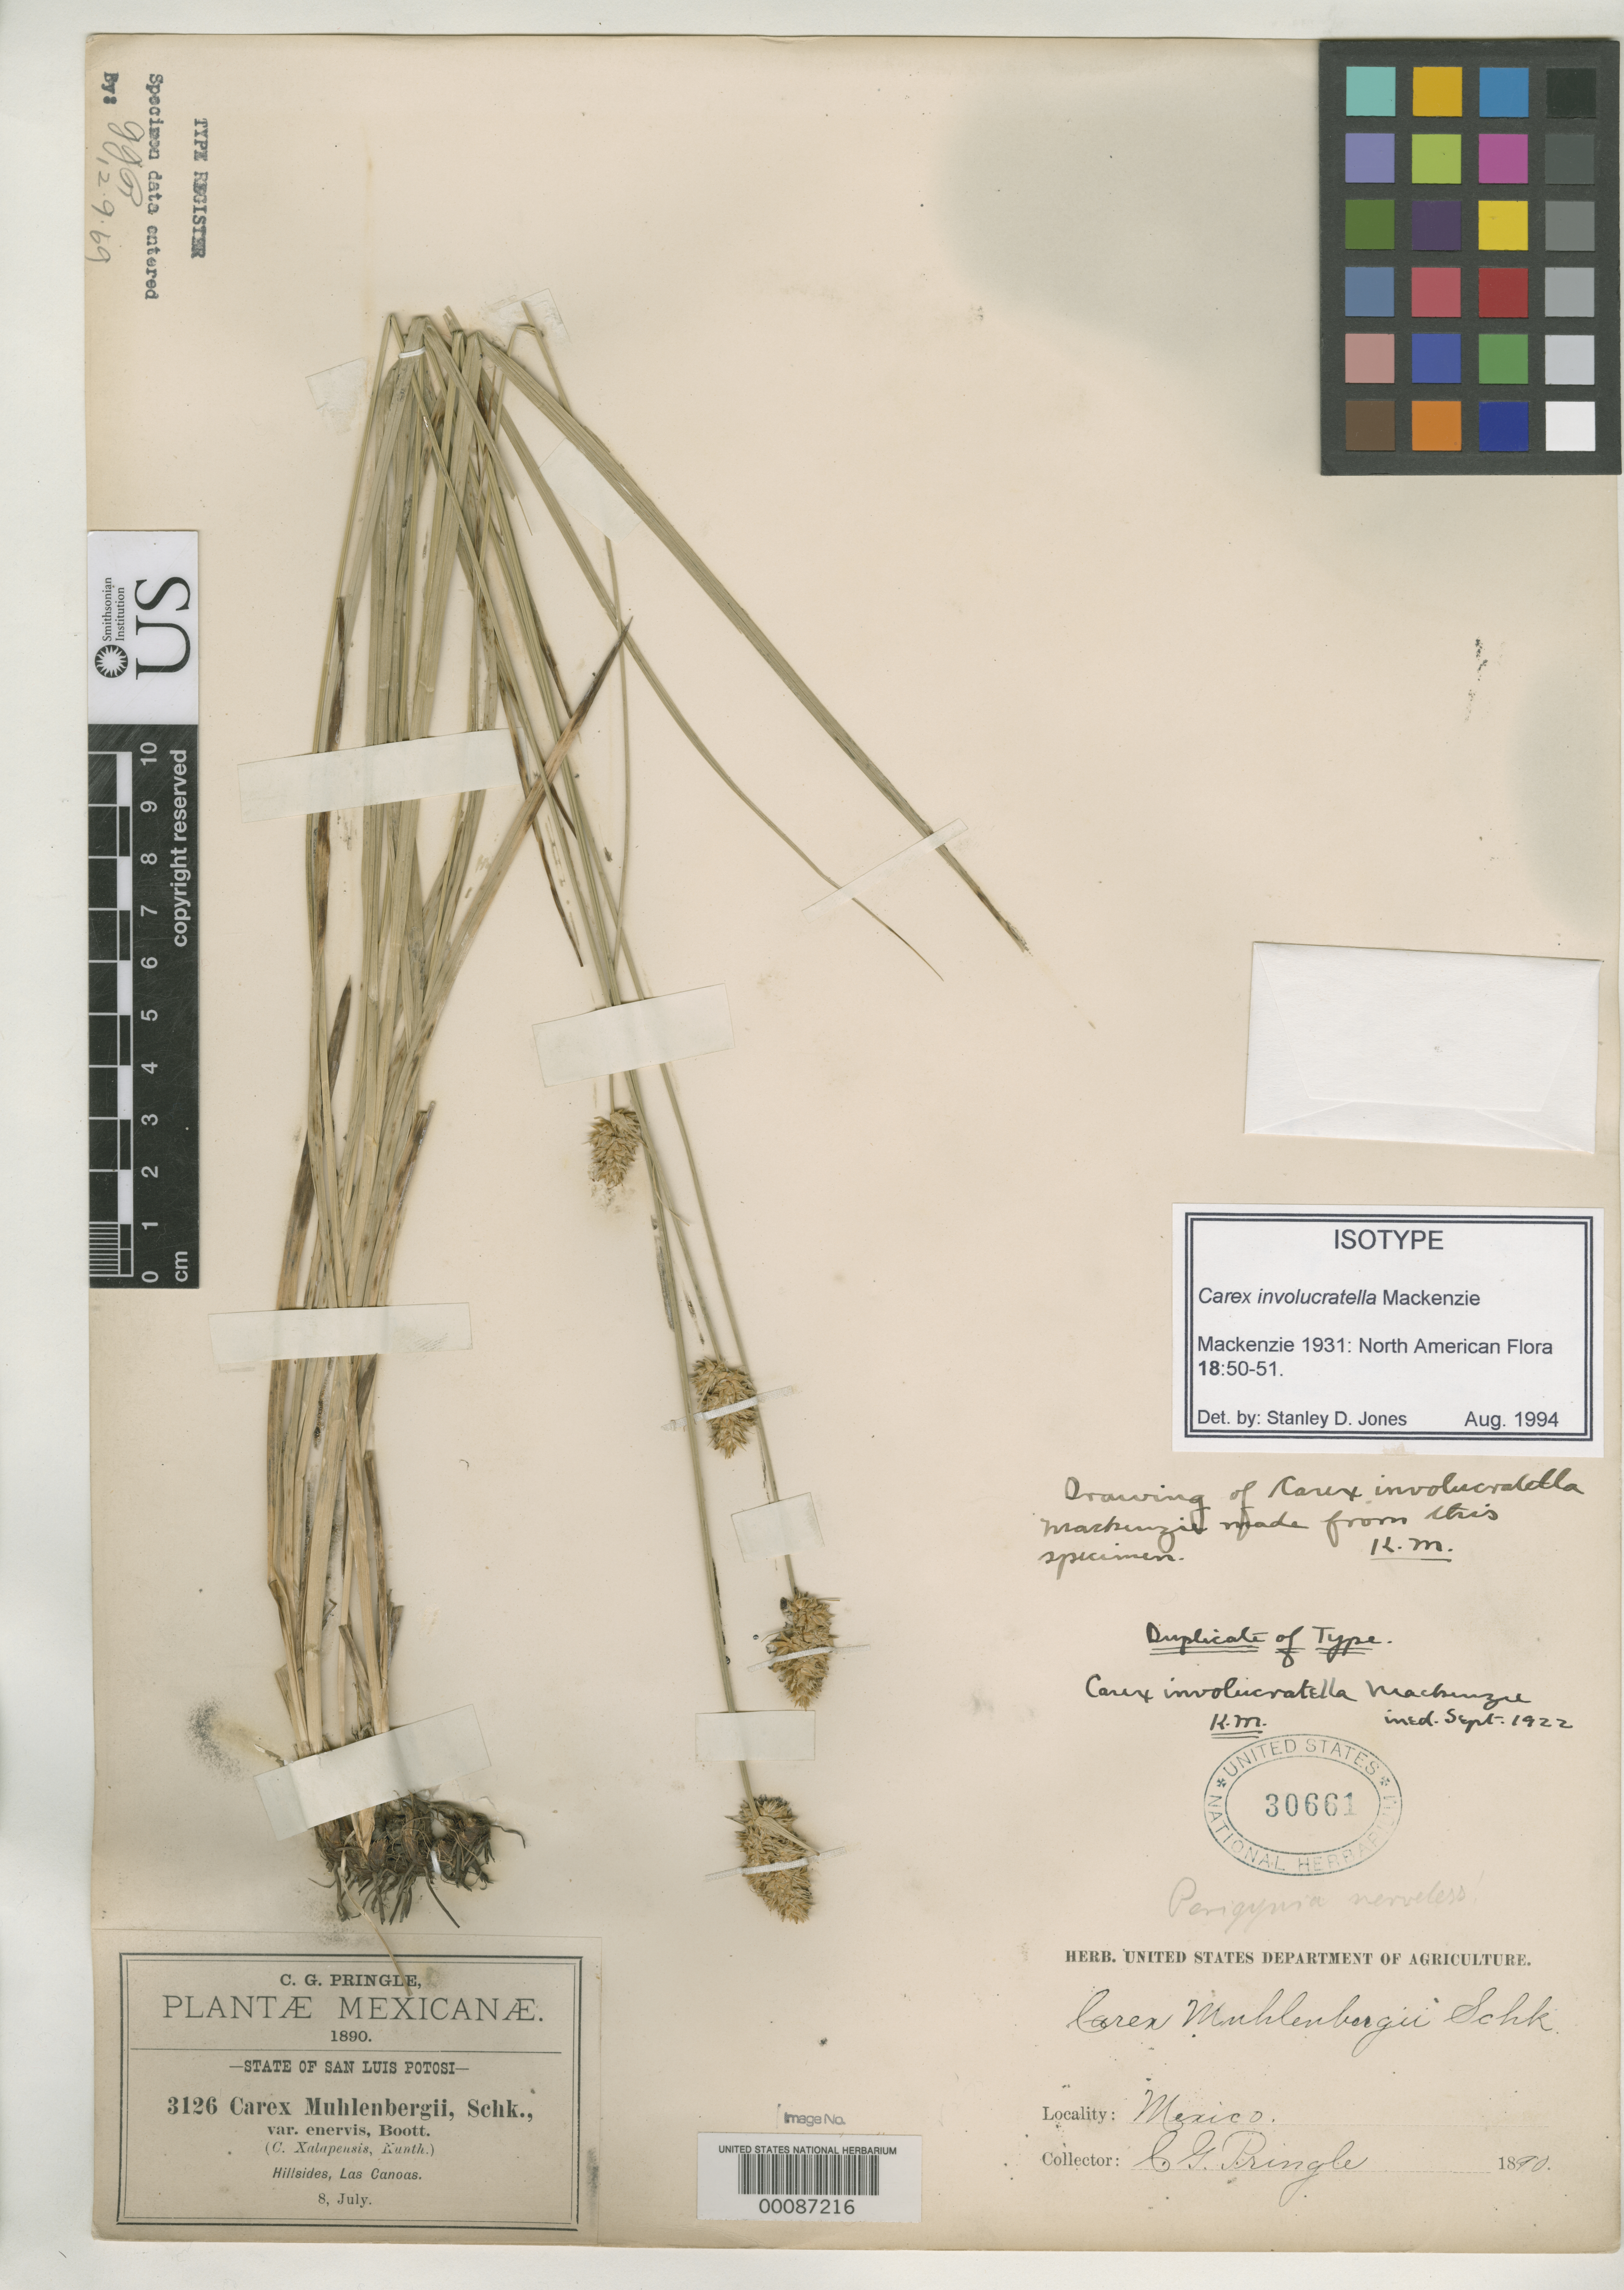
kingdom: Plantae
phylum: Tracheophyta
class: Liliopsida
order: Poales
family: Cyperaceae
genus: Carex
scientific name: Carex involucratella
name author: Mack.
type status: Isotype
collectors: C. G. Pringle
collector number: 3126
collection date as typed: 08 Jul 1890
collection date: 1890-07-08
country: Mexico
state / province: San Luis Potosi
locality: Las Canoas.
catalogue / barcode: US 30661